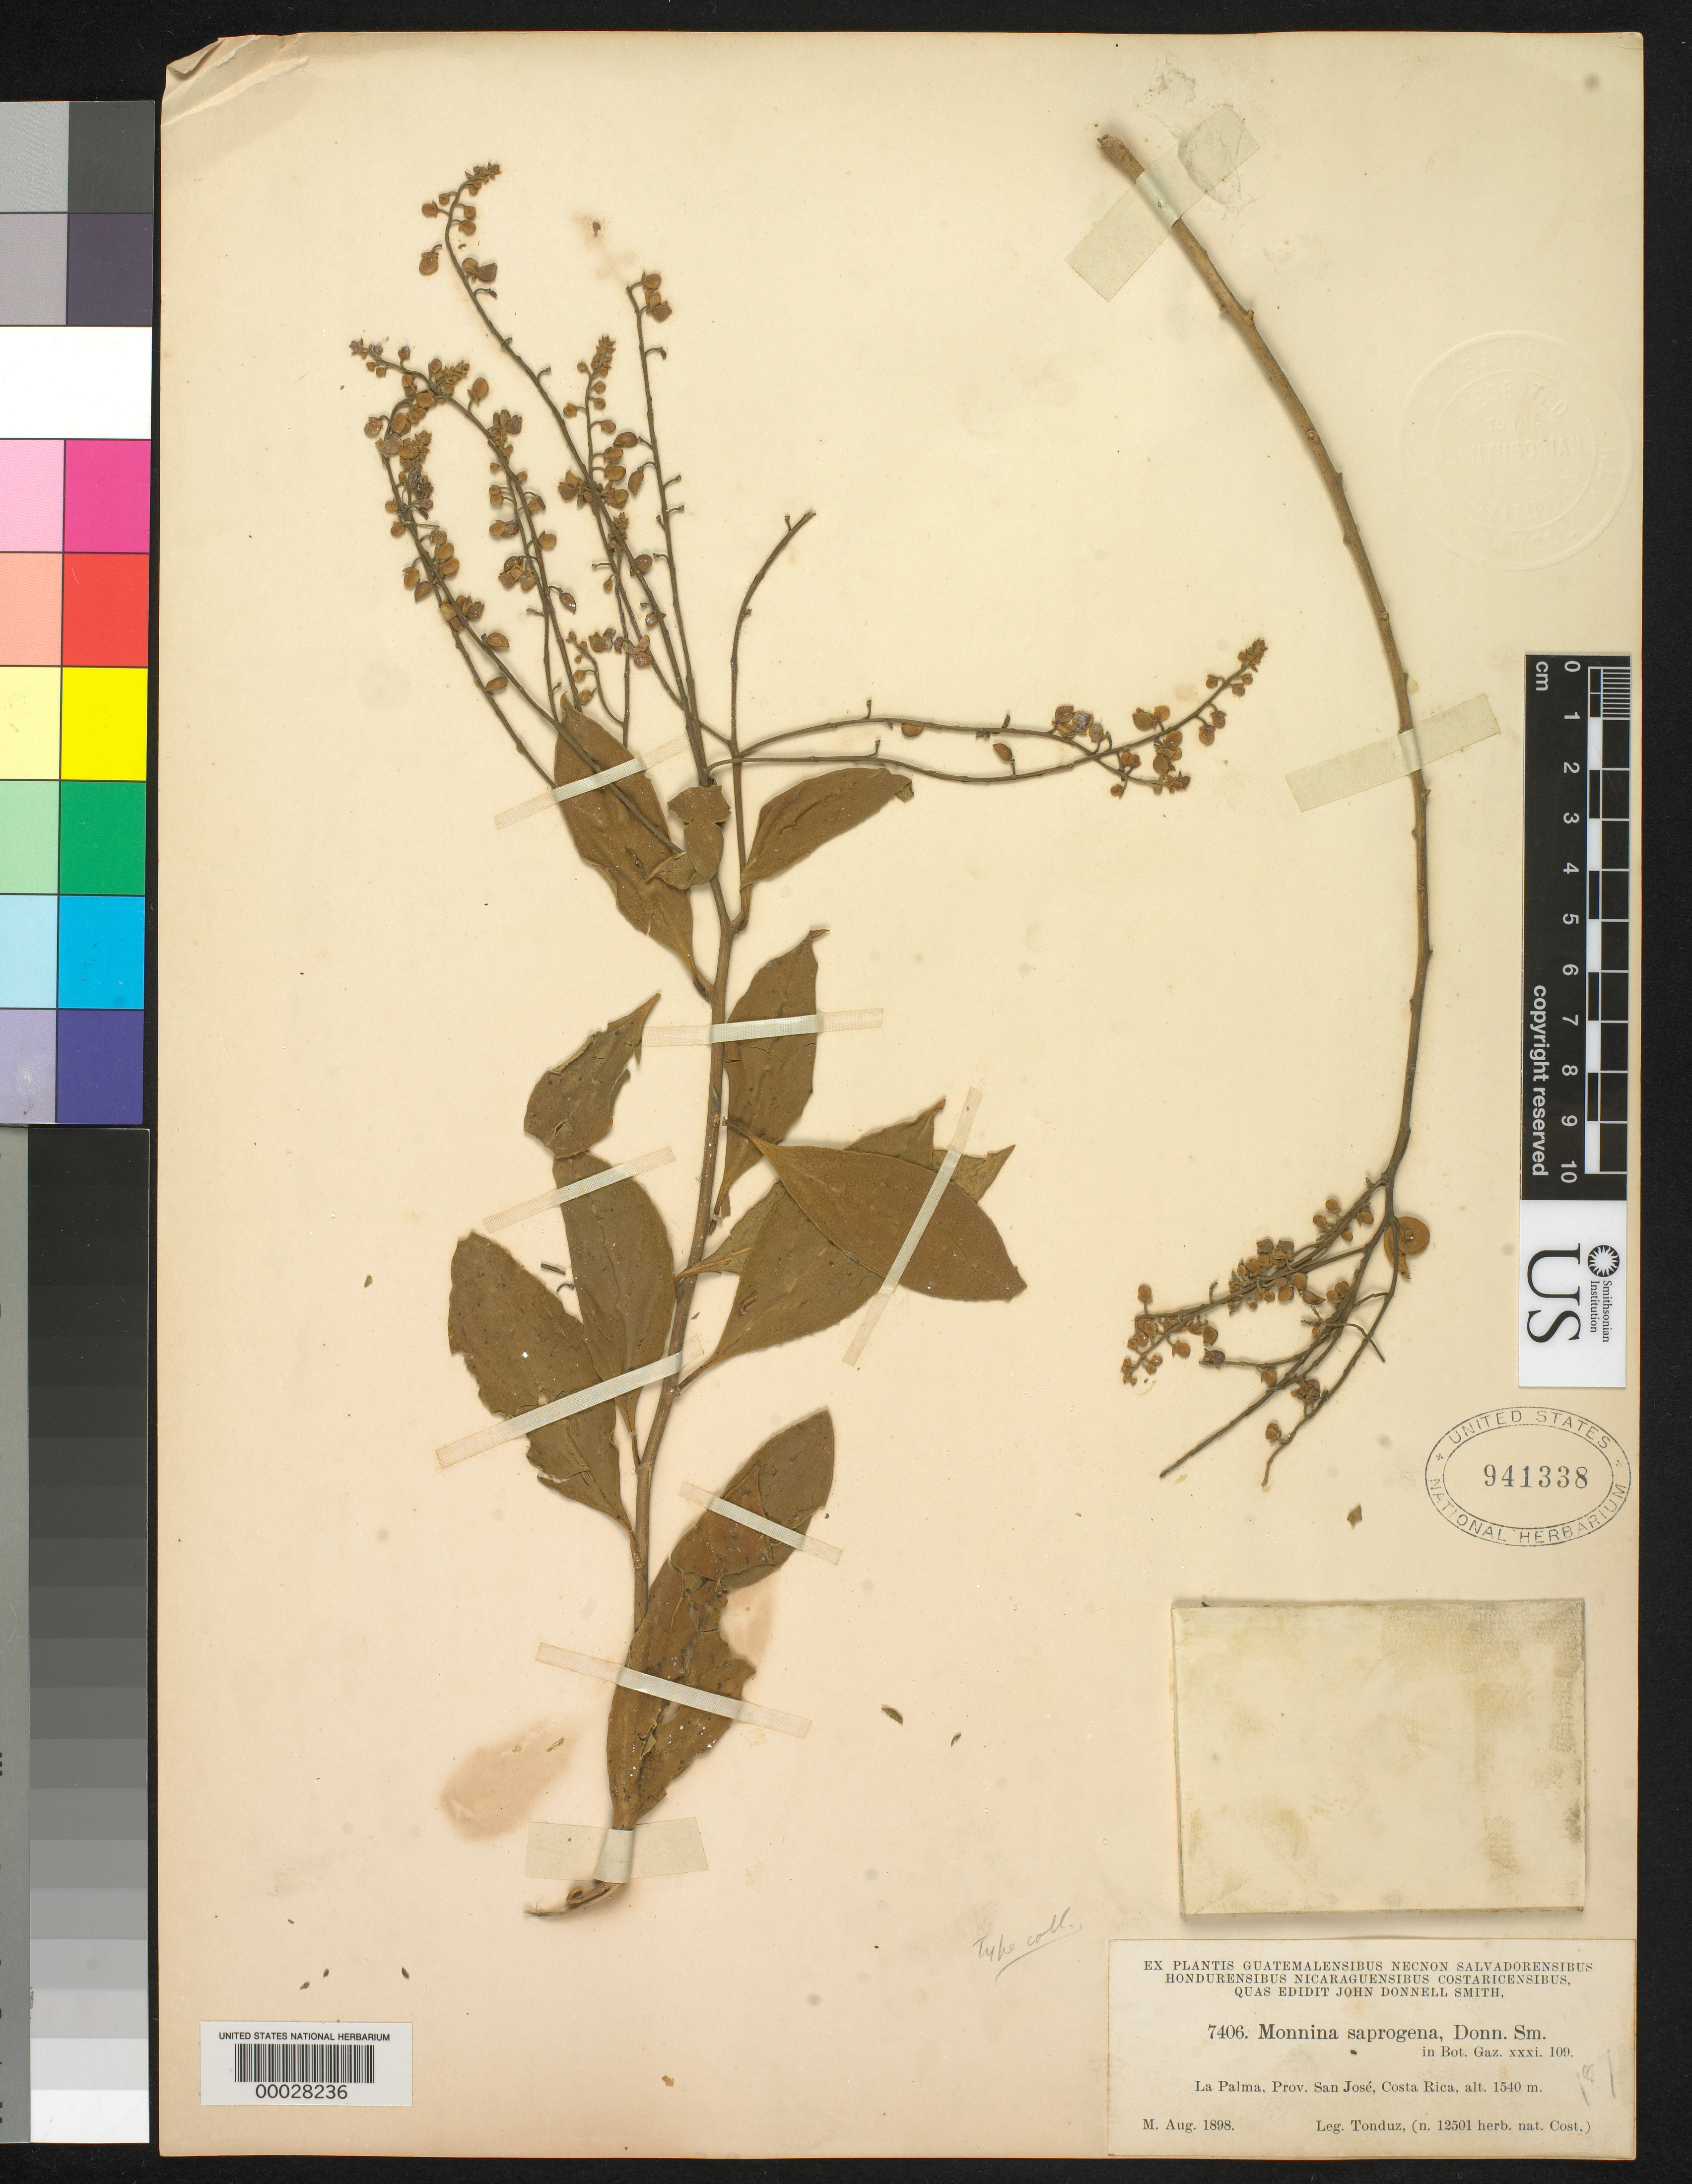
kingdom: Plantae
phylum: Tracheophyta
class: Magnoliopsida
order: Fabales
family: Polygalaceae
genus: Monnina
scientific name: Monnina saprogena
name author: Donn. Sm.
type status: Isotype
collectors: A. Tonduz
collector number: J.D.S. 7406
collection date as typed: Aug 1898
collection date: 1898-08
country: Costa Rica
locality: La Palma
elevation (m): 1542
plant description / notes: Taylor (1985, Rhodora 87: 167) cites "holotype" at US but this is one of two sheets received ex John Donnell Smith herbarium (=syntypes?).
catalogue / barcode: US 941338